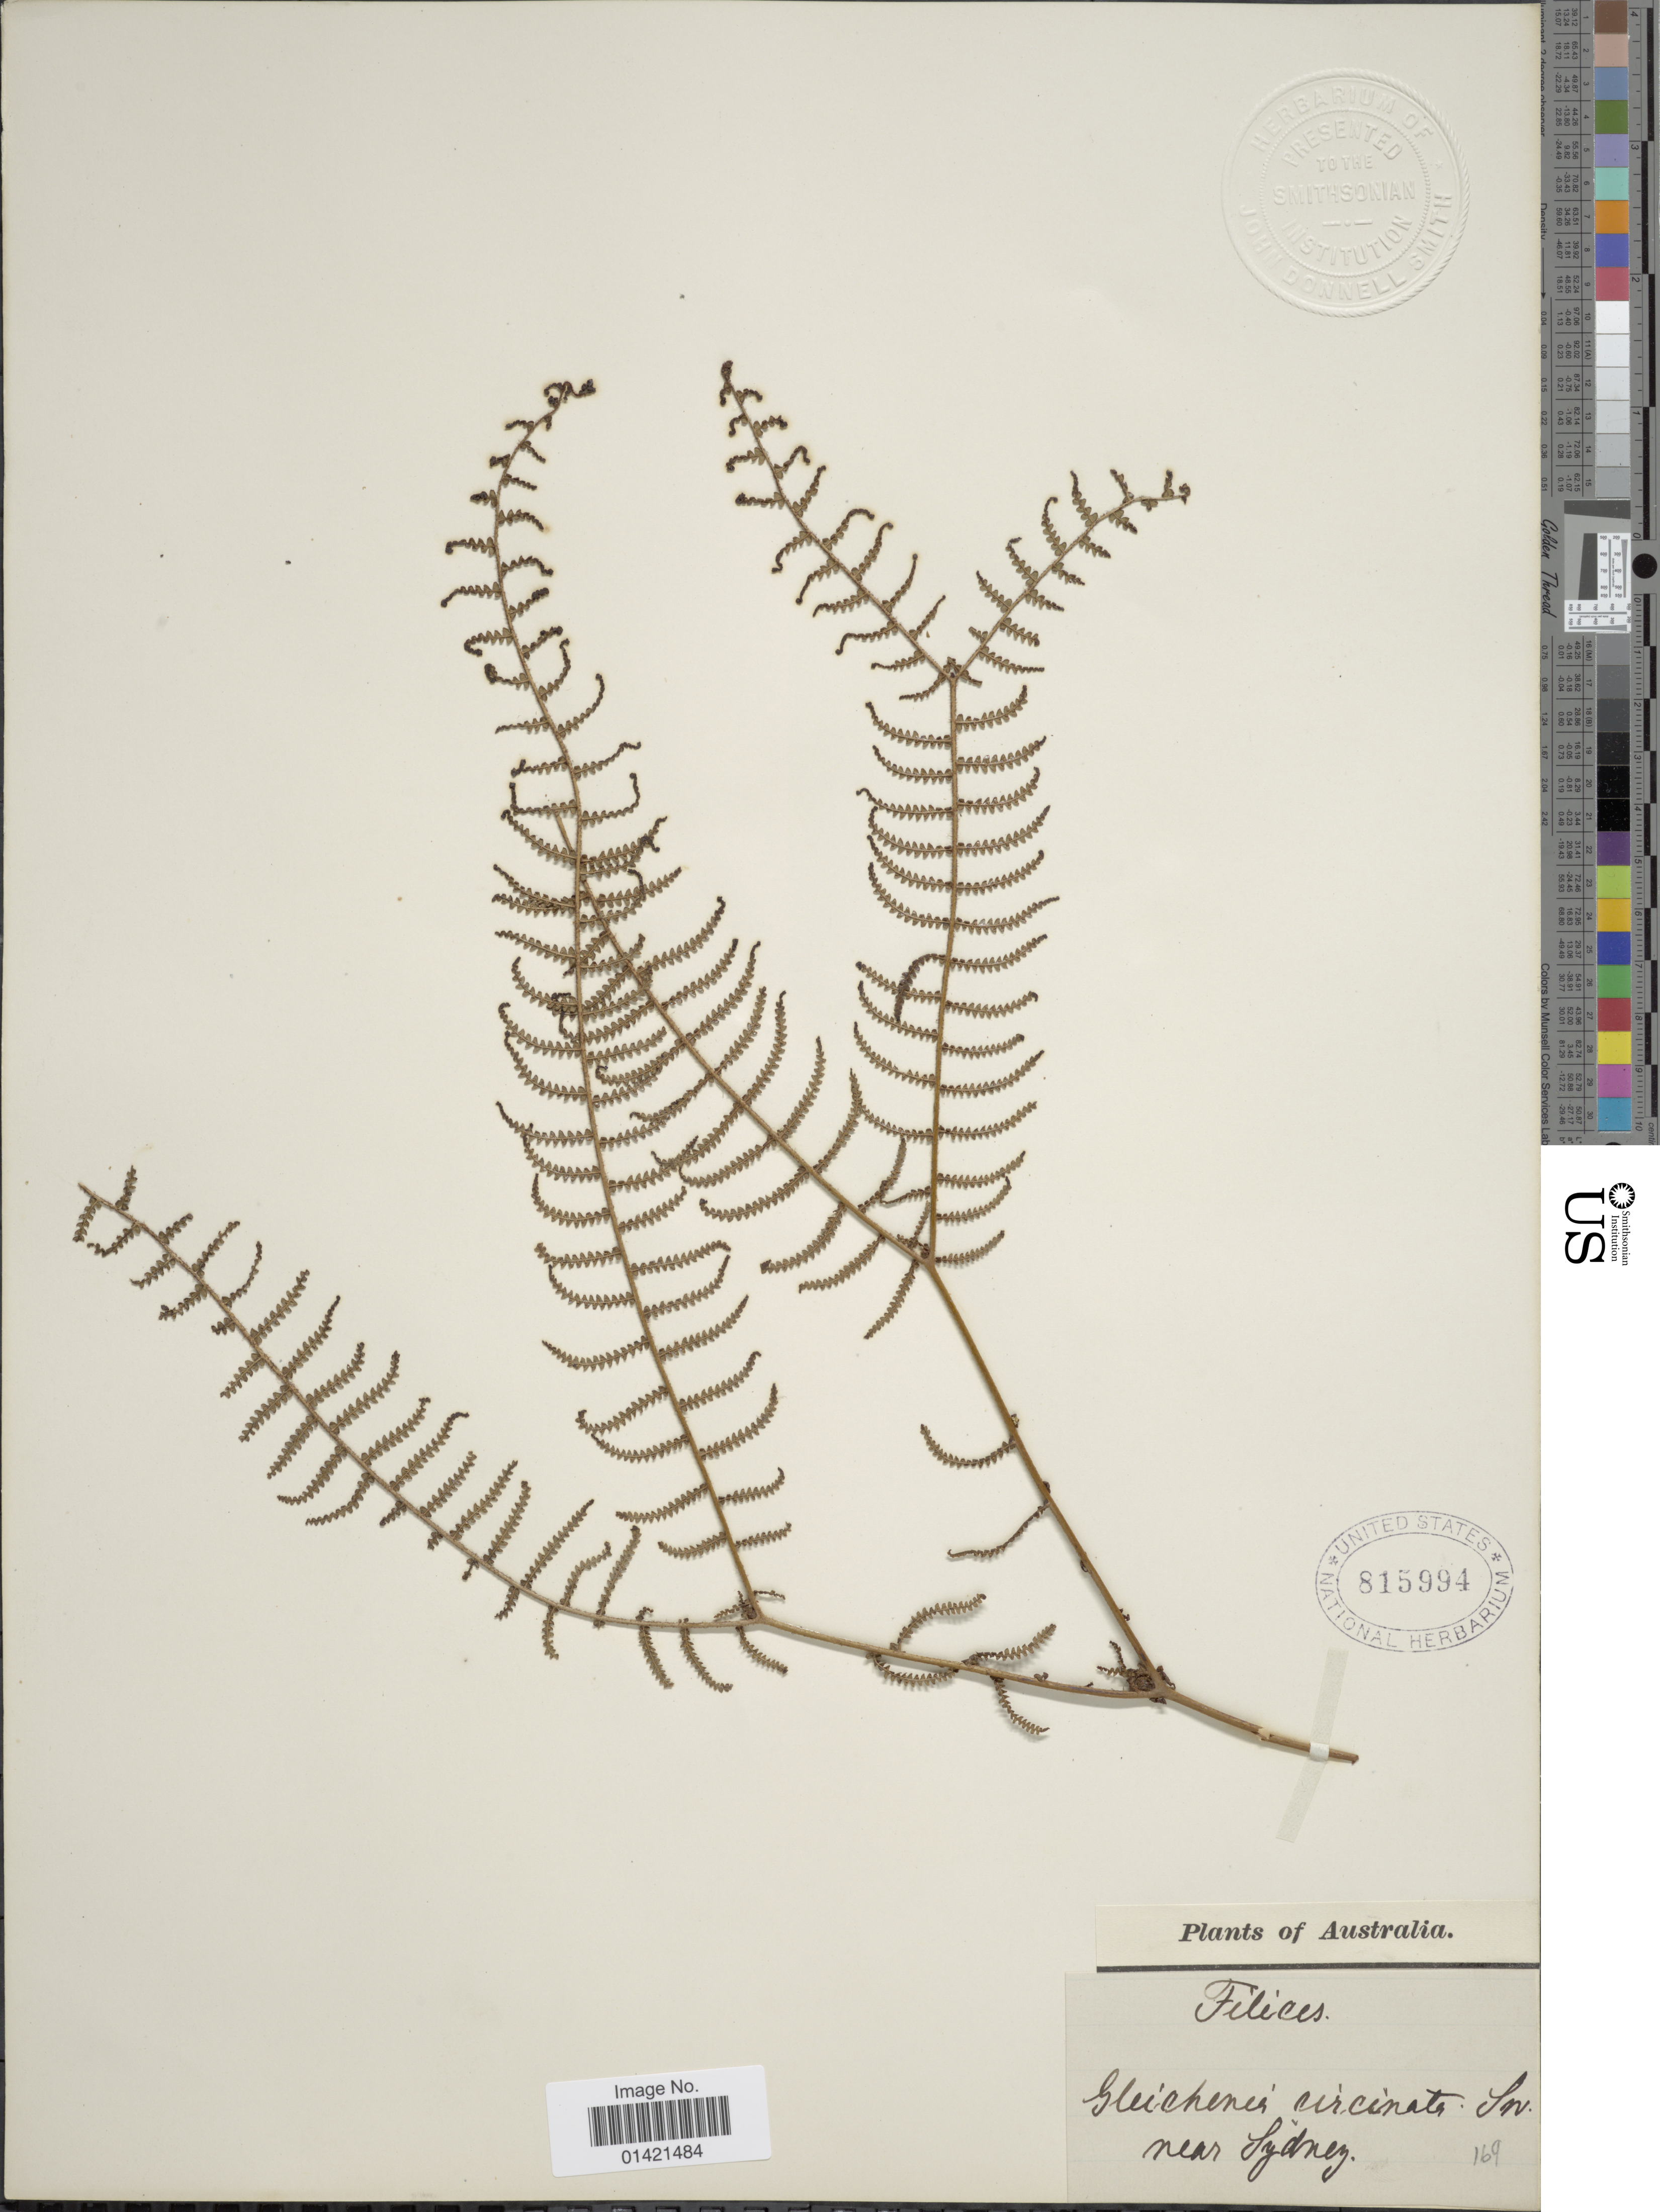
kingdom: Plantae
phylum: Tracheophyta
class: Polypodiopsida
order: Gleicheniales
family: Gleicheniaceae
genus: Gleichenia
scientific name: Gleichenia microphylla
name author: R. Br.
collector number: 169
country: Australia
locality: Near Sydney.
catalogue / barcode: US 815994